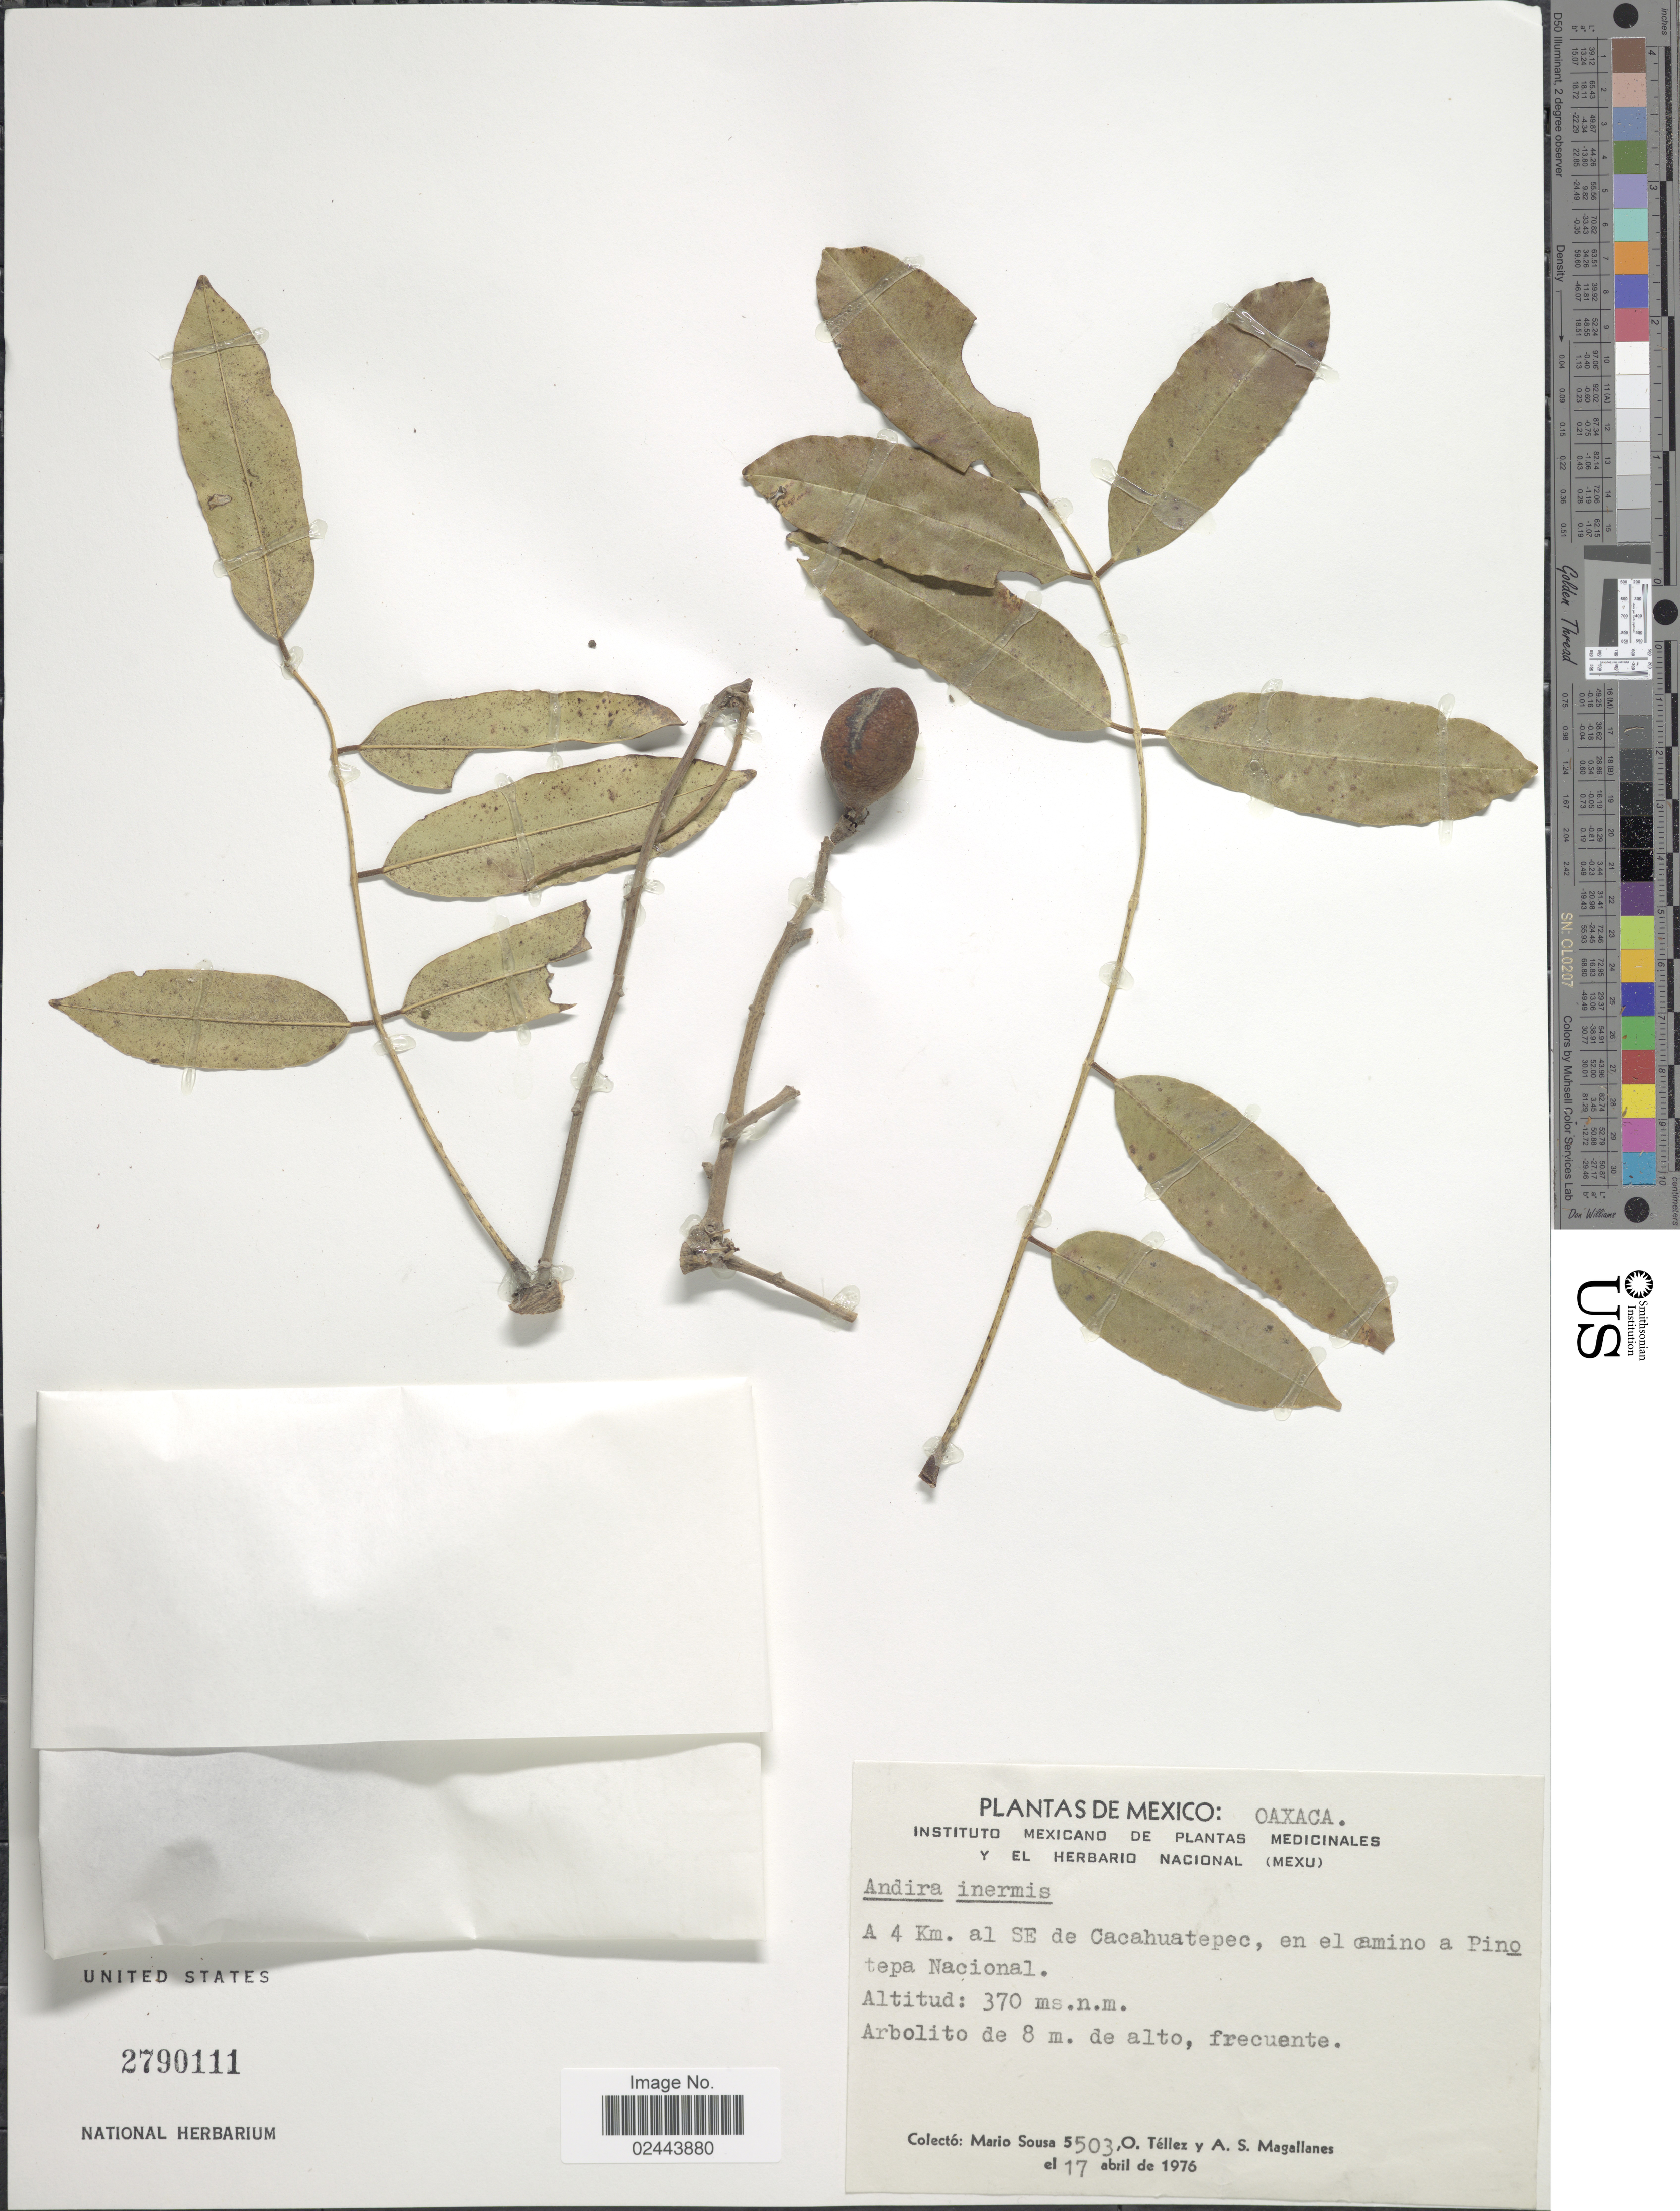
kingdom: Plantae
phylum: Tracheophyta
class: Magnoliopsida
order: Fabales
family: Fabaceae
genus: Andira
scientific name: Andira inermis subsp. inermis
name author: (W. Wright) Kunth ex DC.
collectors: M. Sousa S., O. Tellez & A. Magallanes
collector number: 5503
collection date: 1976-04-17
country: Mexico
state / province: Oaxaca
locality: A 4 Km. al SE de Cacahuatepec, en el camino a Pinotepa Nacional.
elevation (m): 370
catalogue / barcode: US 2790111